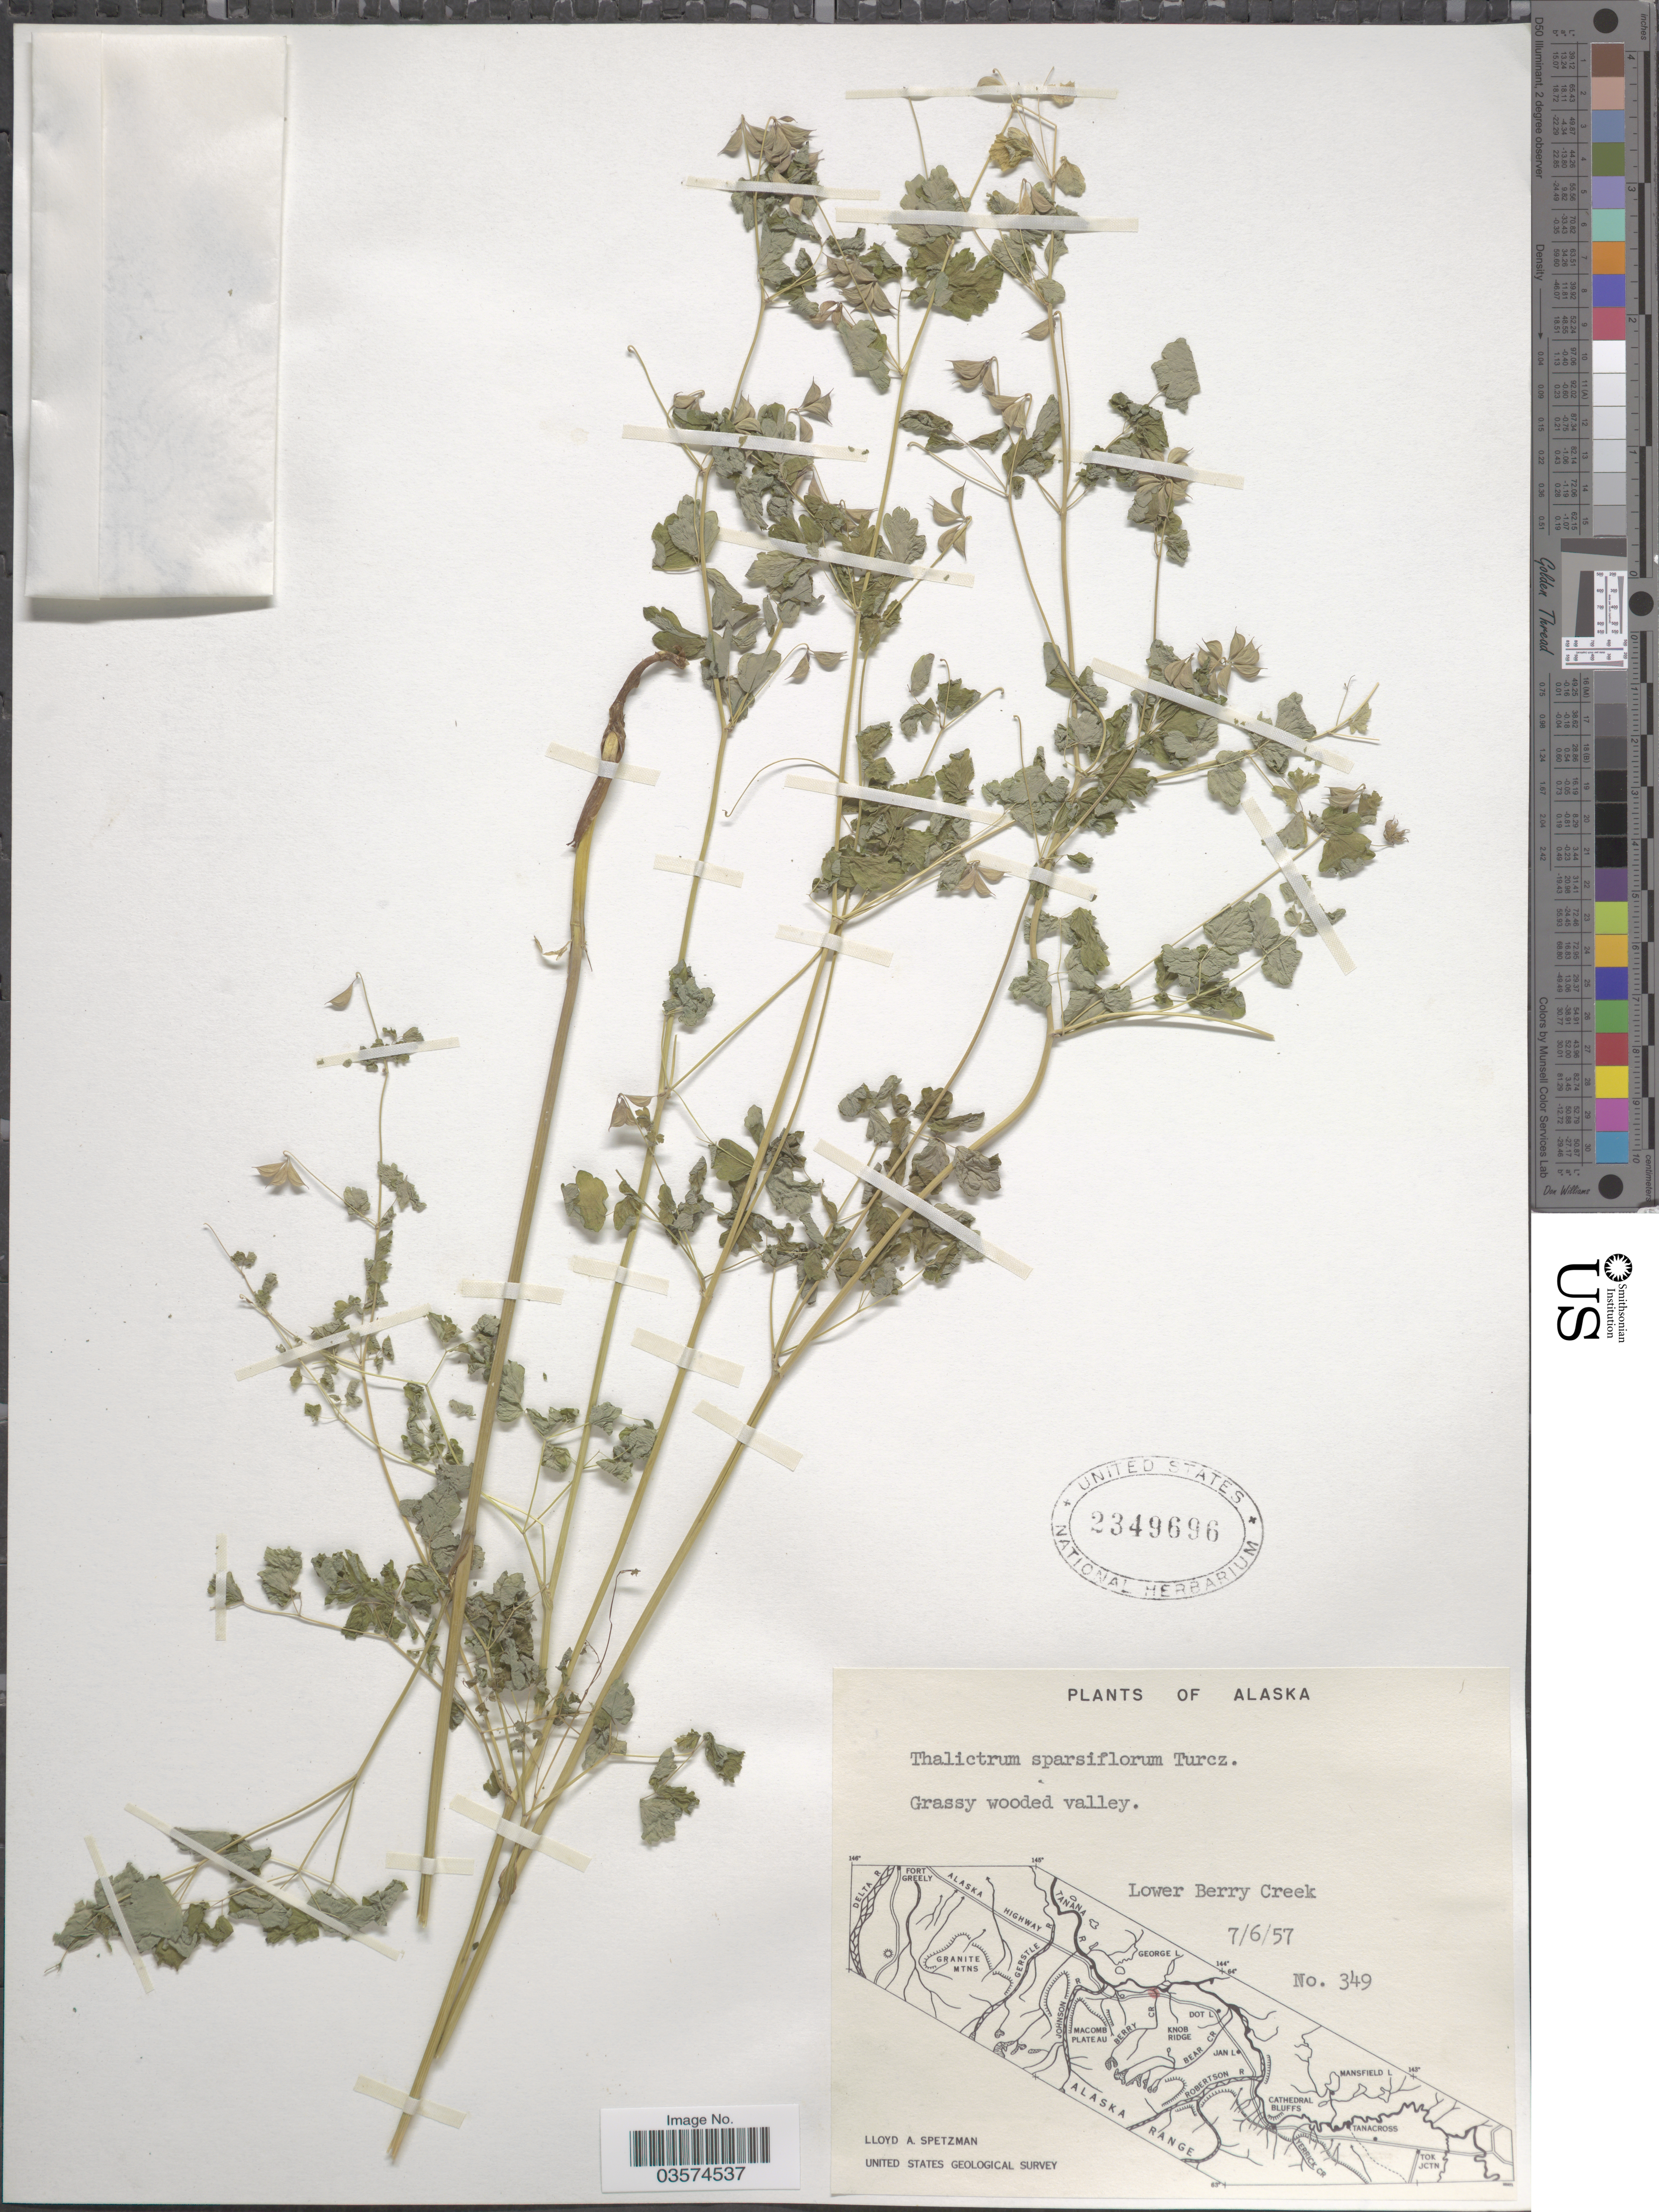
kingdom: Plantae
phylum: Tracheophyta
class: Magnoliopsida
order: Ranunculales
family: Ranunculaceae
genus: Thalictrum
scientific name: Thalictrum sparsiflorum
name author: Turcz. ex Fisch. & C.A. Mey.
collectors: L. Spetzman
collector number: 349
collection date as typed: Transcribed d/m/y: 6/7/57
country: United States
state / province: Alaska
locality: Grassy wooded valley. Lower Berry Creek.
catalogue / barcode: US 2349696